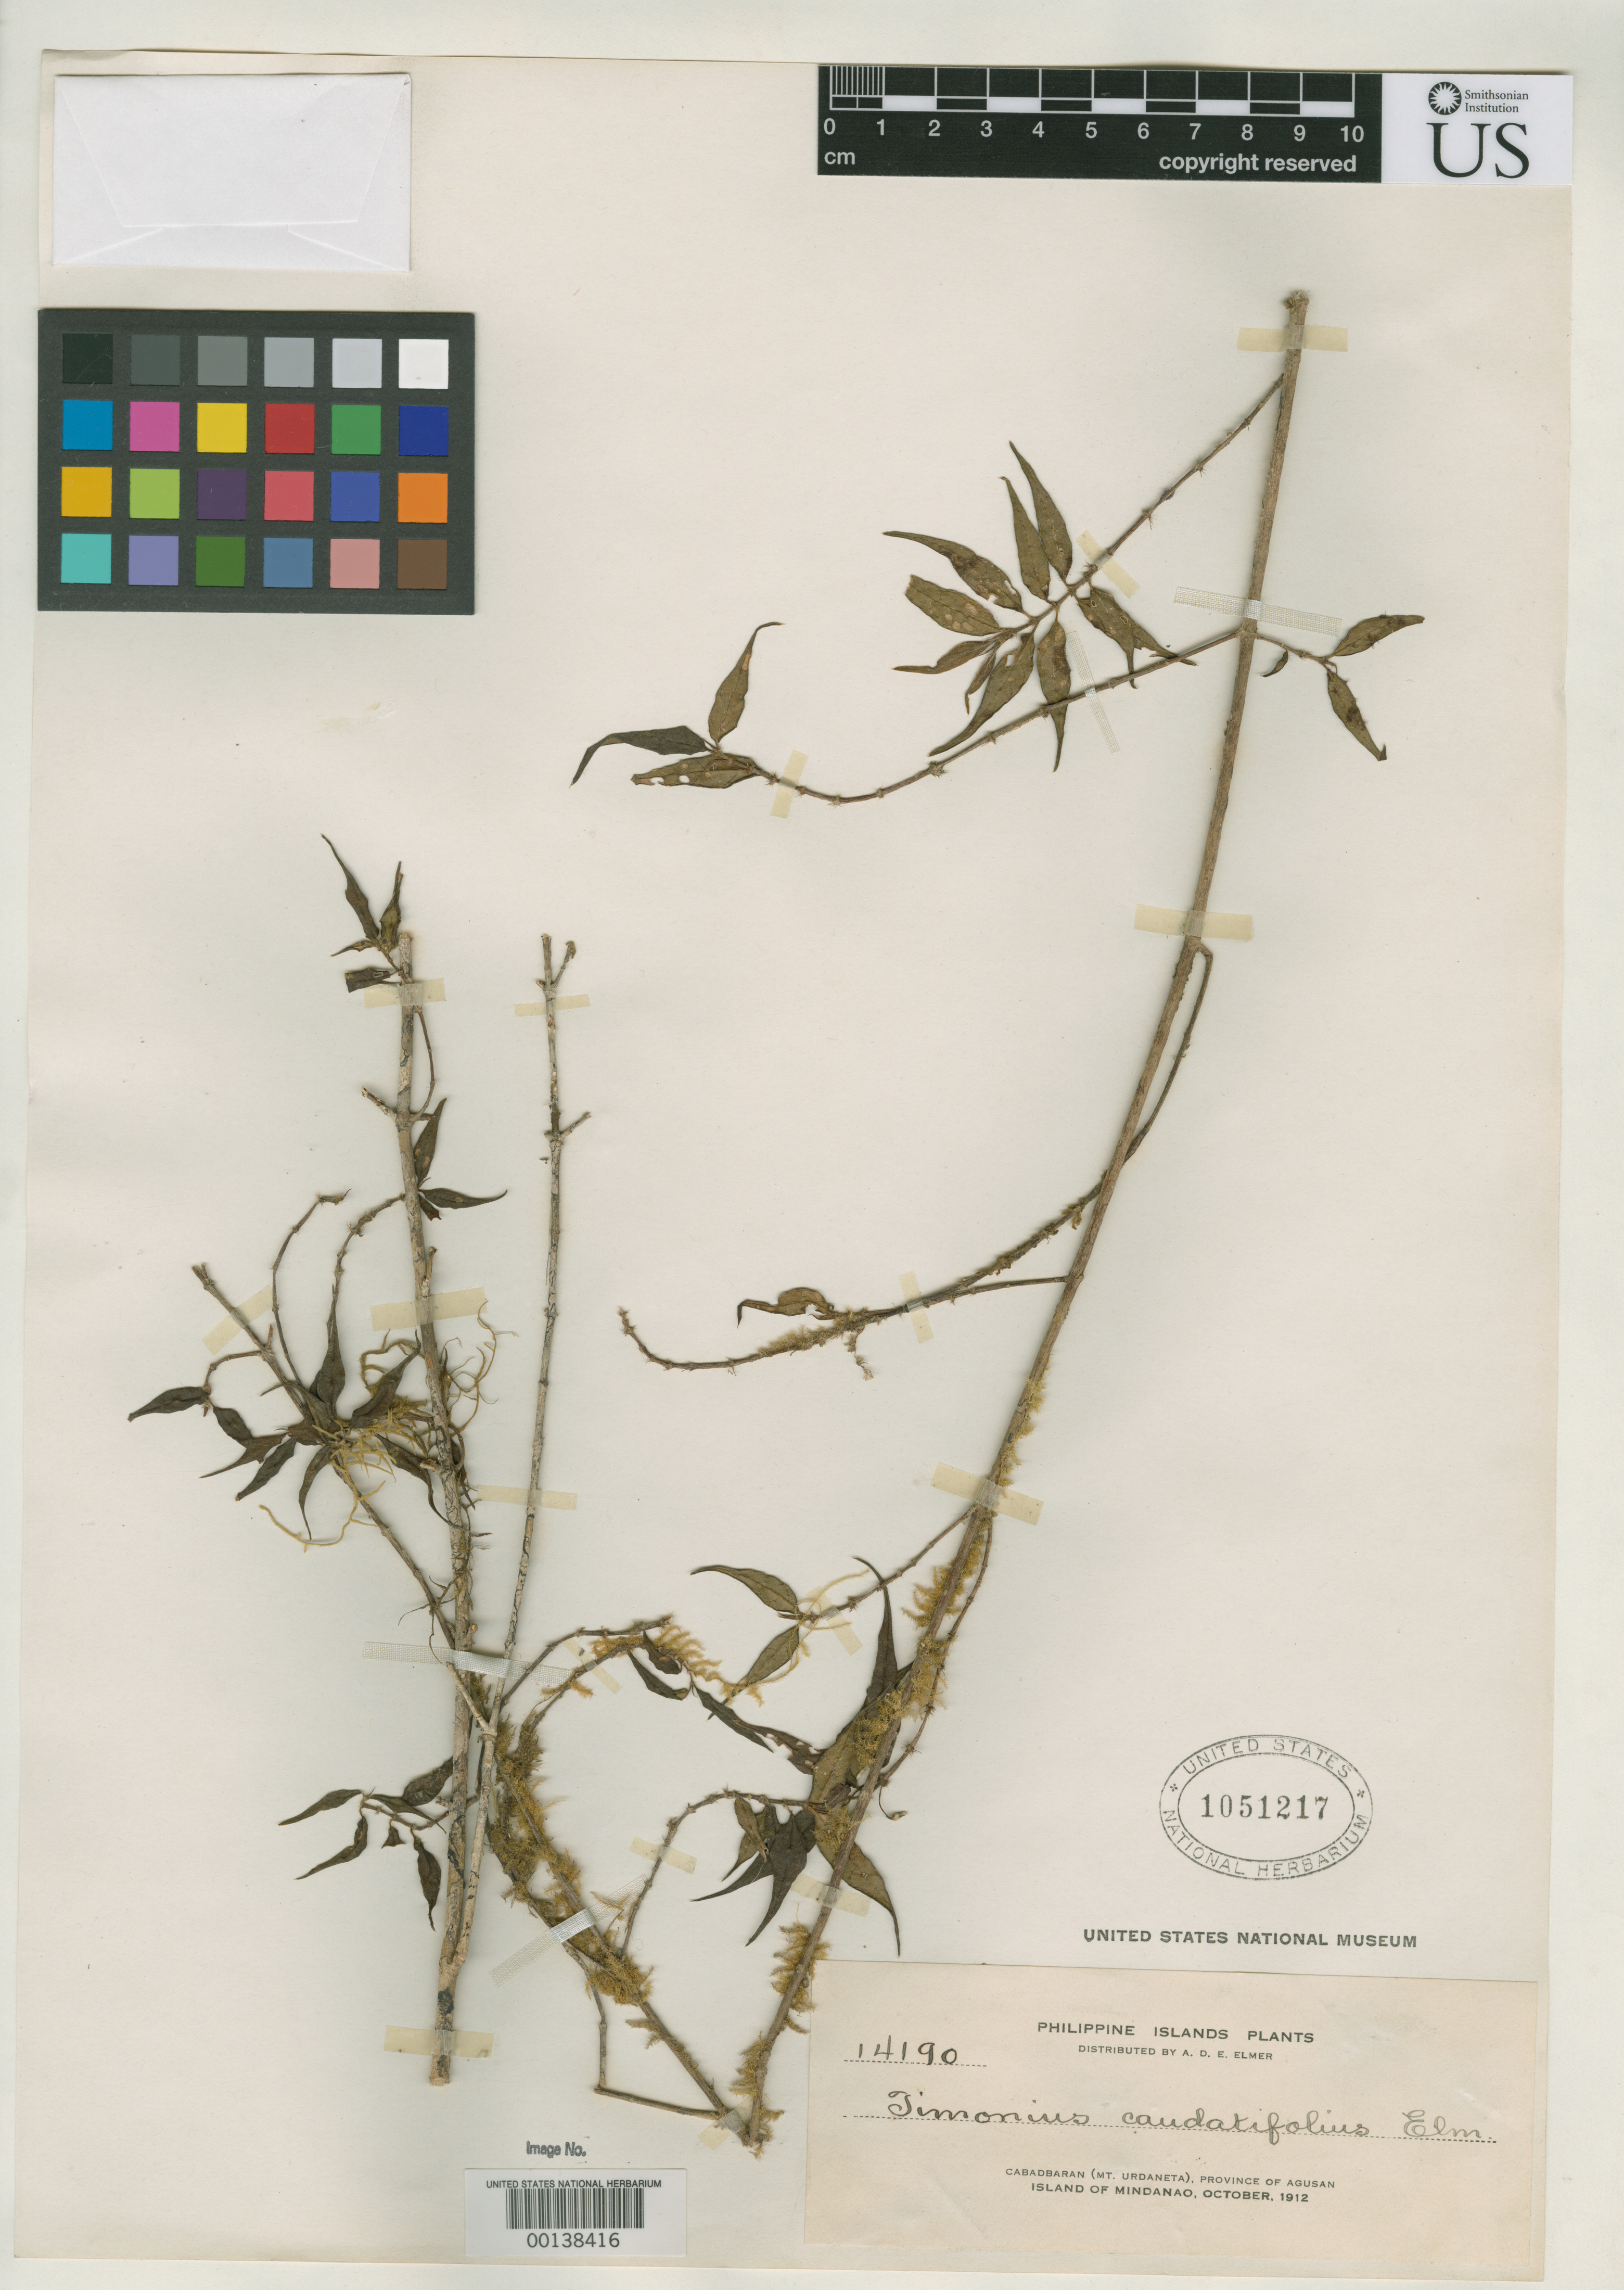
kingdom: Plantae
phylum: Tracheophyta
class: Magnoliopsida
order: Gentianales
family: Rubiaceae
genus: Timonius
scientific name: Timonius caudatifolius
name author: Elmer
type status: Isotype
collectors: A. D. E. Elmer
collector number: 14190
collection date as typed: Oct 1912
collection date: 1912-10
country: Philippines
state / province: Caraga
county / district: Agusan del Norte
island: Mindanao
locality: Cabadbaran, Mount Urdaneta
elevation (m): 1600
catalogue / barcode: US 1051217